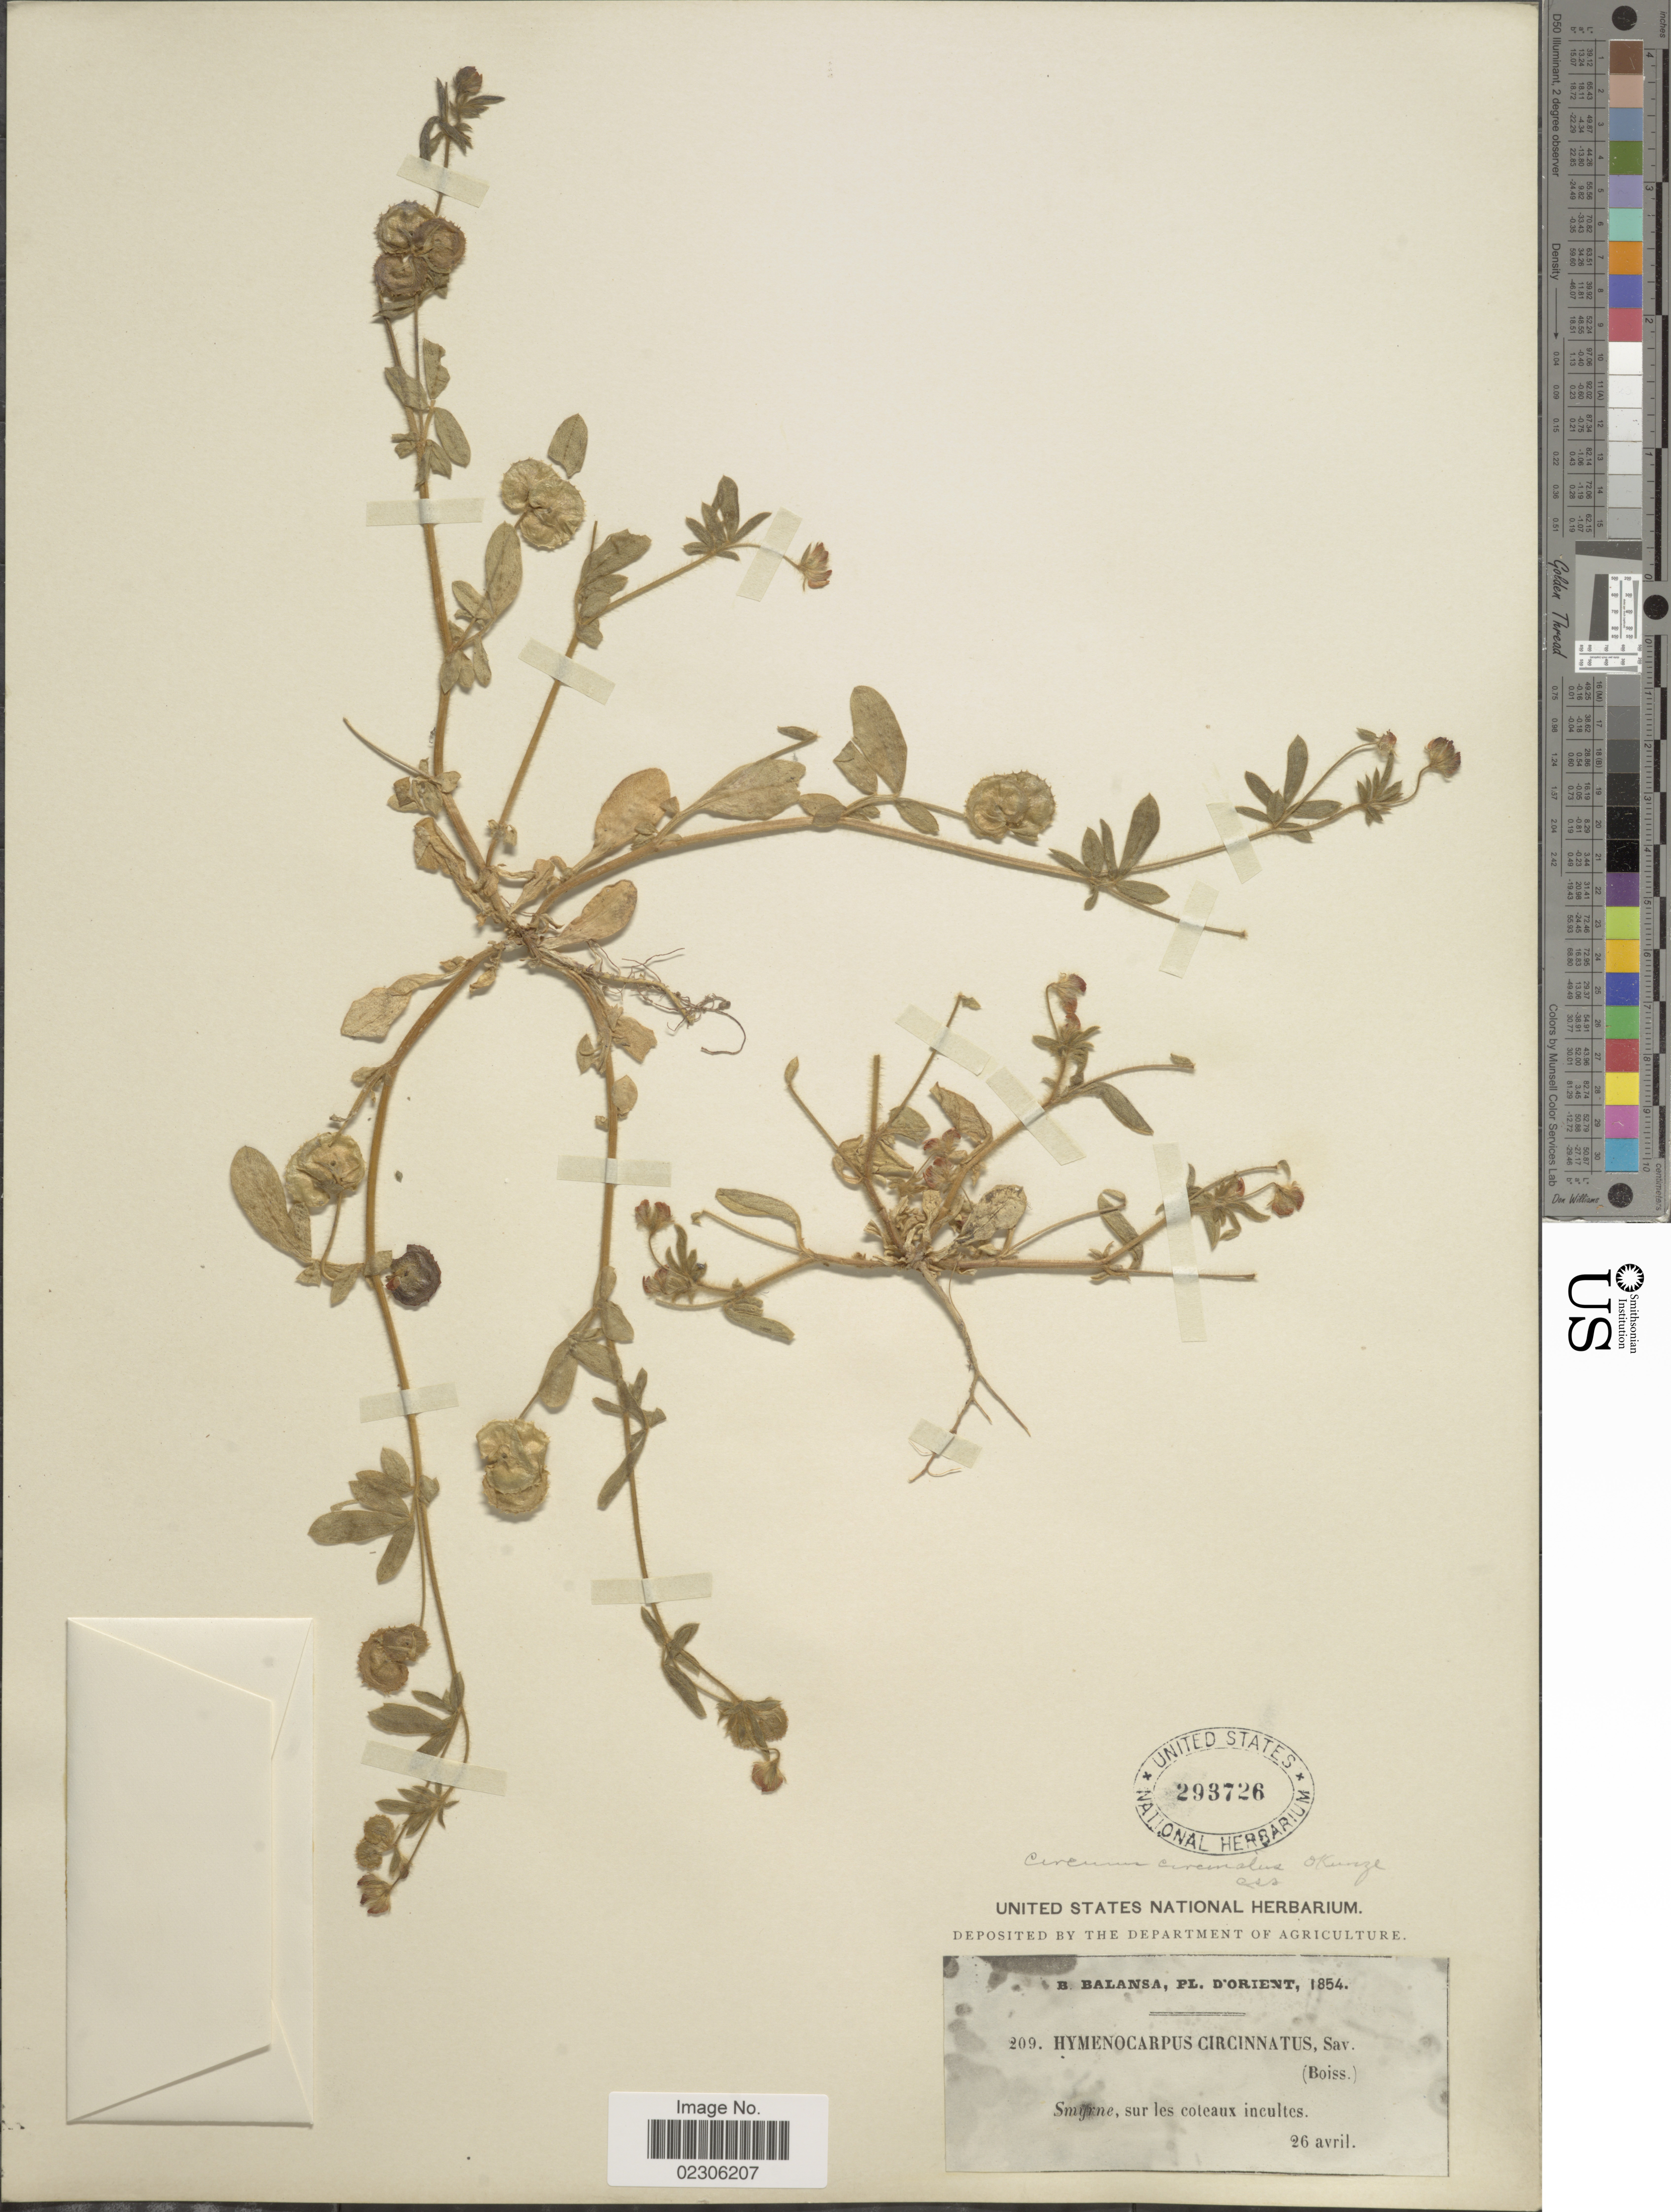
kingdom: Plantae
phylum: Tracheophyta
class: Magnoliopsida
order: Fabales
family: Fabaceae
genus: Hymenocarpos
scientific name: Hymenocarpos circinnatus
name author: (L.) Savi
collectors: B. Balansa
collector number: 209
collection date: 1854-04-26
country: Turkey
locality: Pl. D'Orient, Smyrne, sur les coteaux incultes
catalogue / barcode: US 293726